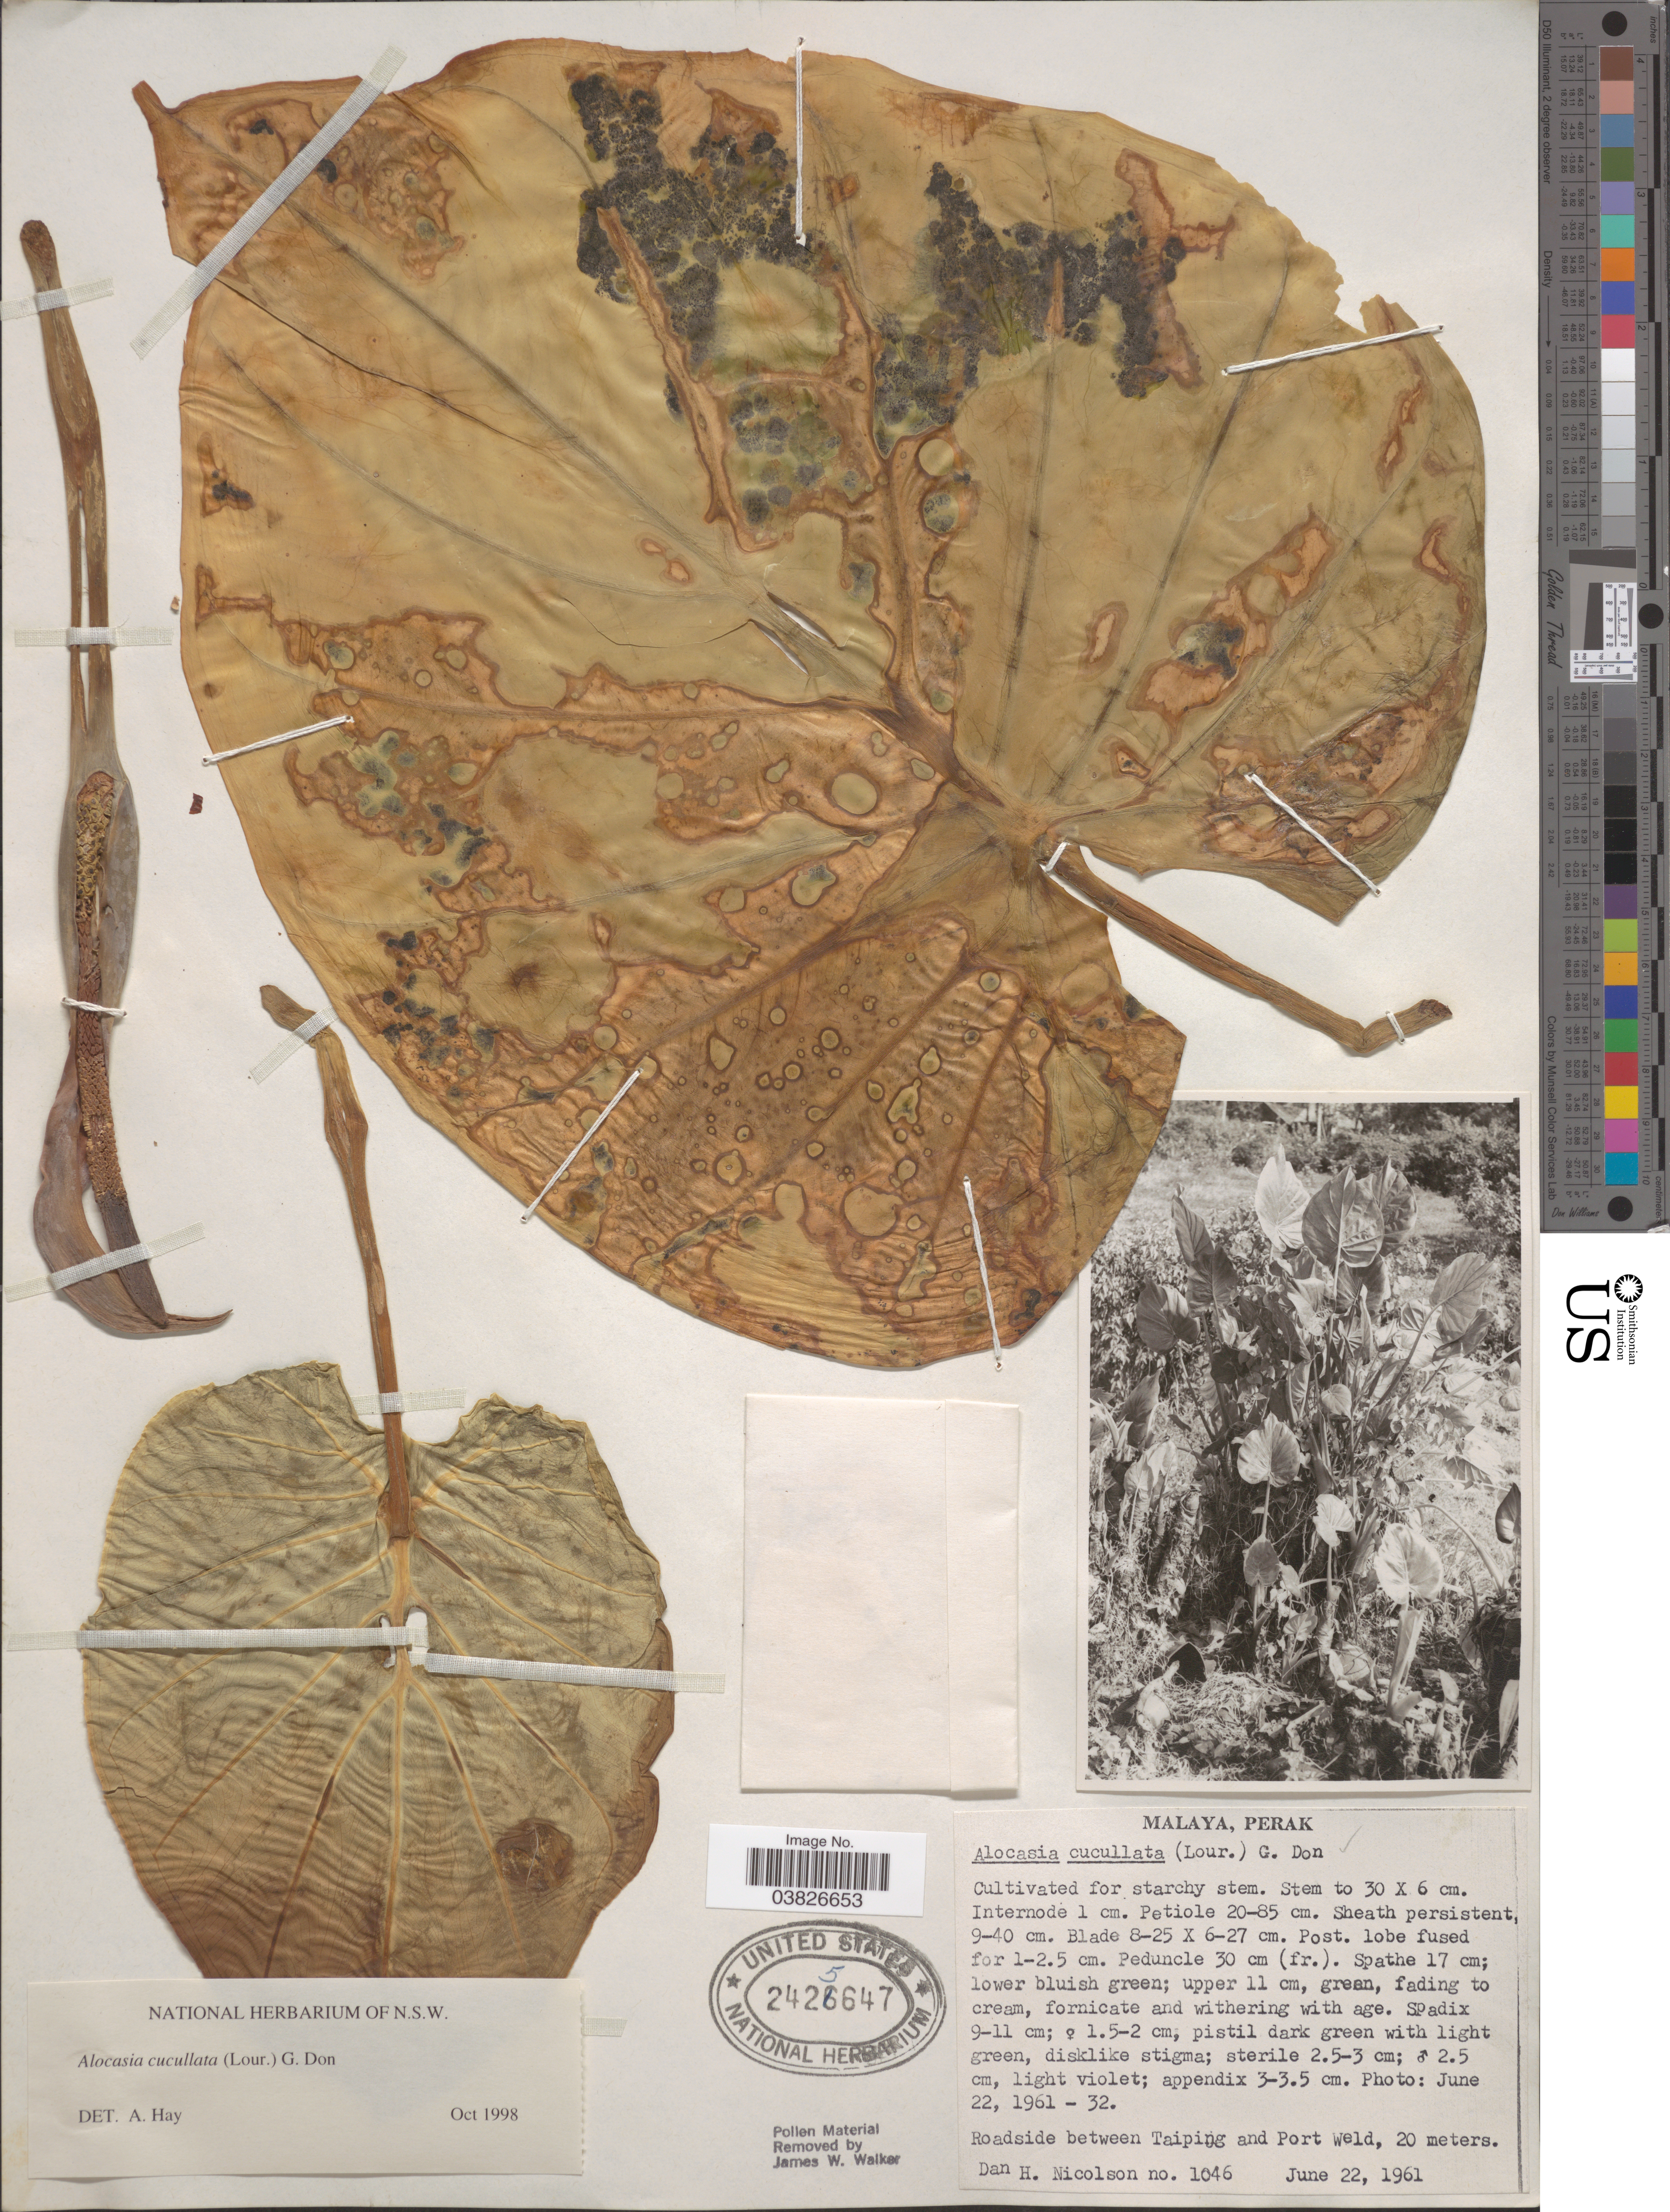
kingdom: Plantae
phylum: Tracheophyta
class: Liliopsida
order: Alismatales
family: Araceae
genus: Alocasia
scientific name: Alocasia cucullata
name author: (Lour.) G. Don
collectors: D. H. Nicolson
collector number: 1046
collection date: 1961-06-22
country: Malaysia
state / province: Perak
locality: Malaya. Roadside between Taiping and Port Weld.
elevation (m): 20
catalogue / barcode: US 2425647